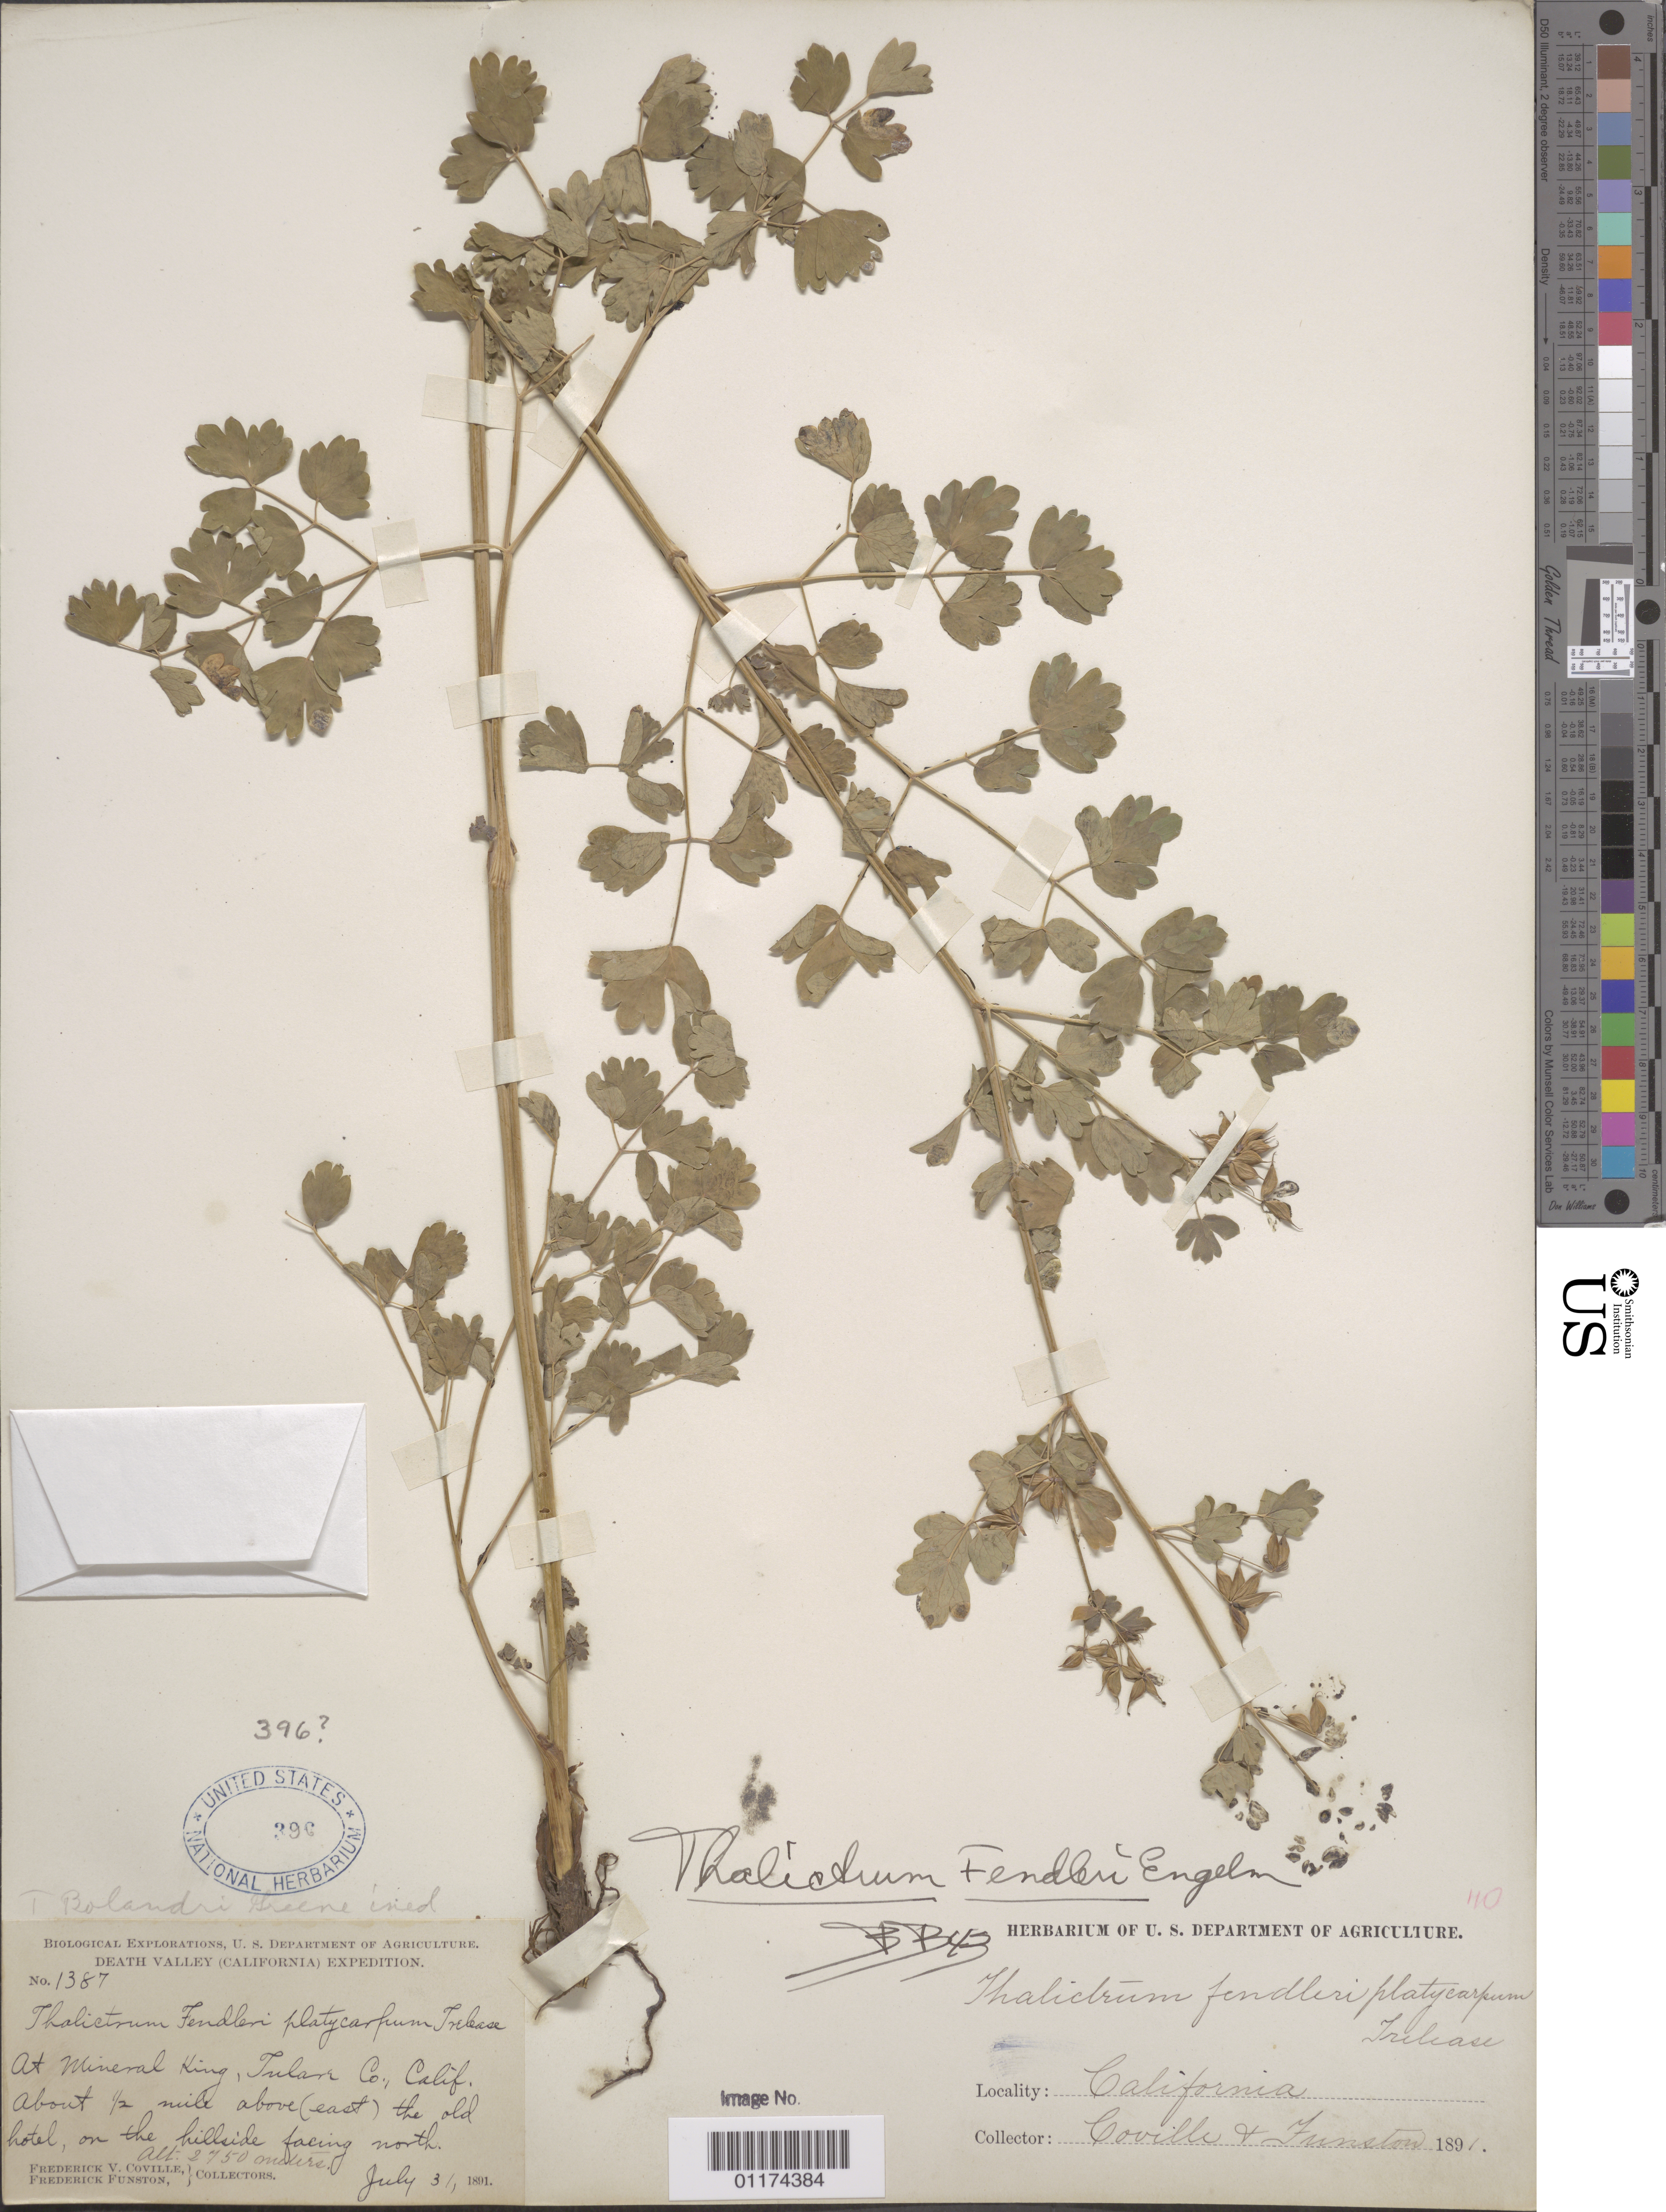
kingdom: Plantae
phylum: Tracheophyta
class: Magnoliopsida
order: Ranunculales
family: Ranunculaceae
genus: Thalictrum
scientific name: Thalictrum fendleri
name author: Engelm. ex A. Gray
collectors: F. V. Coville & F. Funston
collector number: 1387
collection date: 1891-07-31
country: United States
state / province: California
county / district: Tulare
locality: Near Mineral King, about 1/2 mile above (east) the old hotel.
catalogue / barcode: US 396